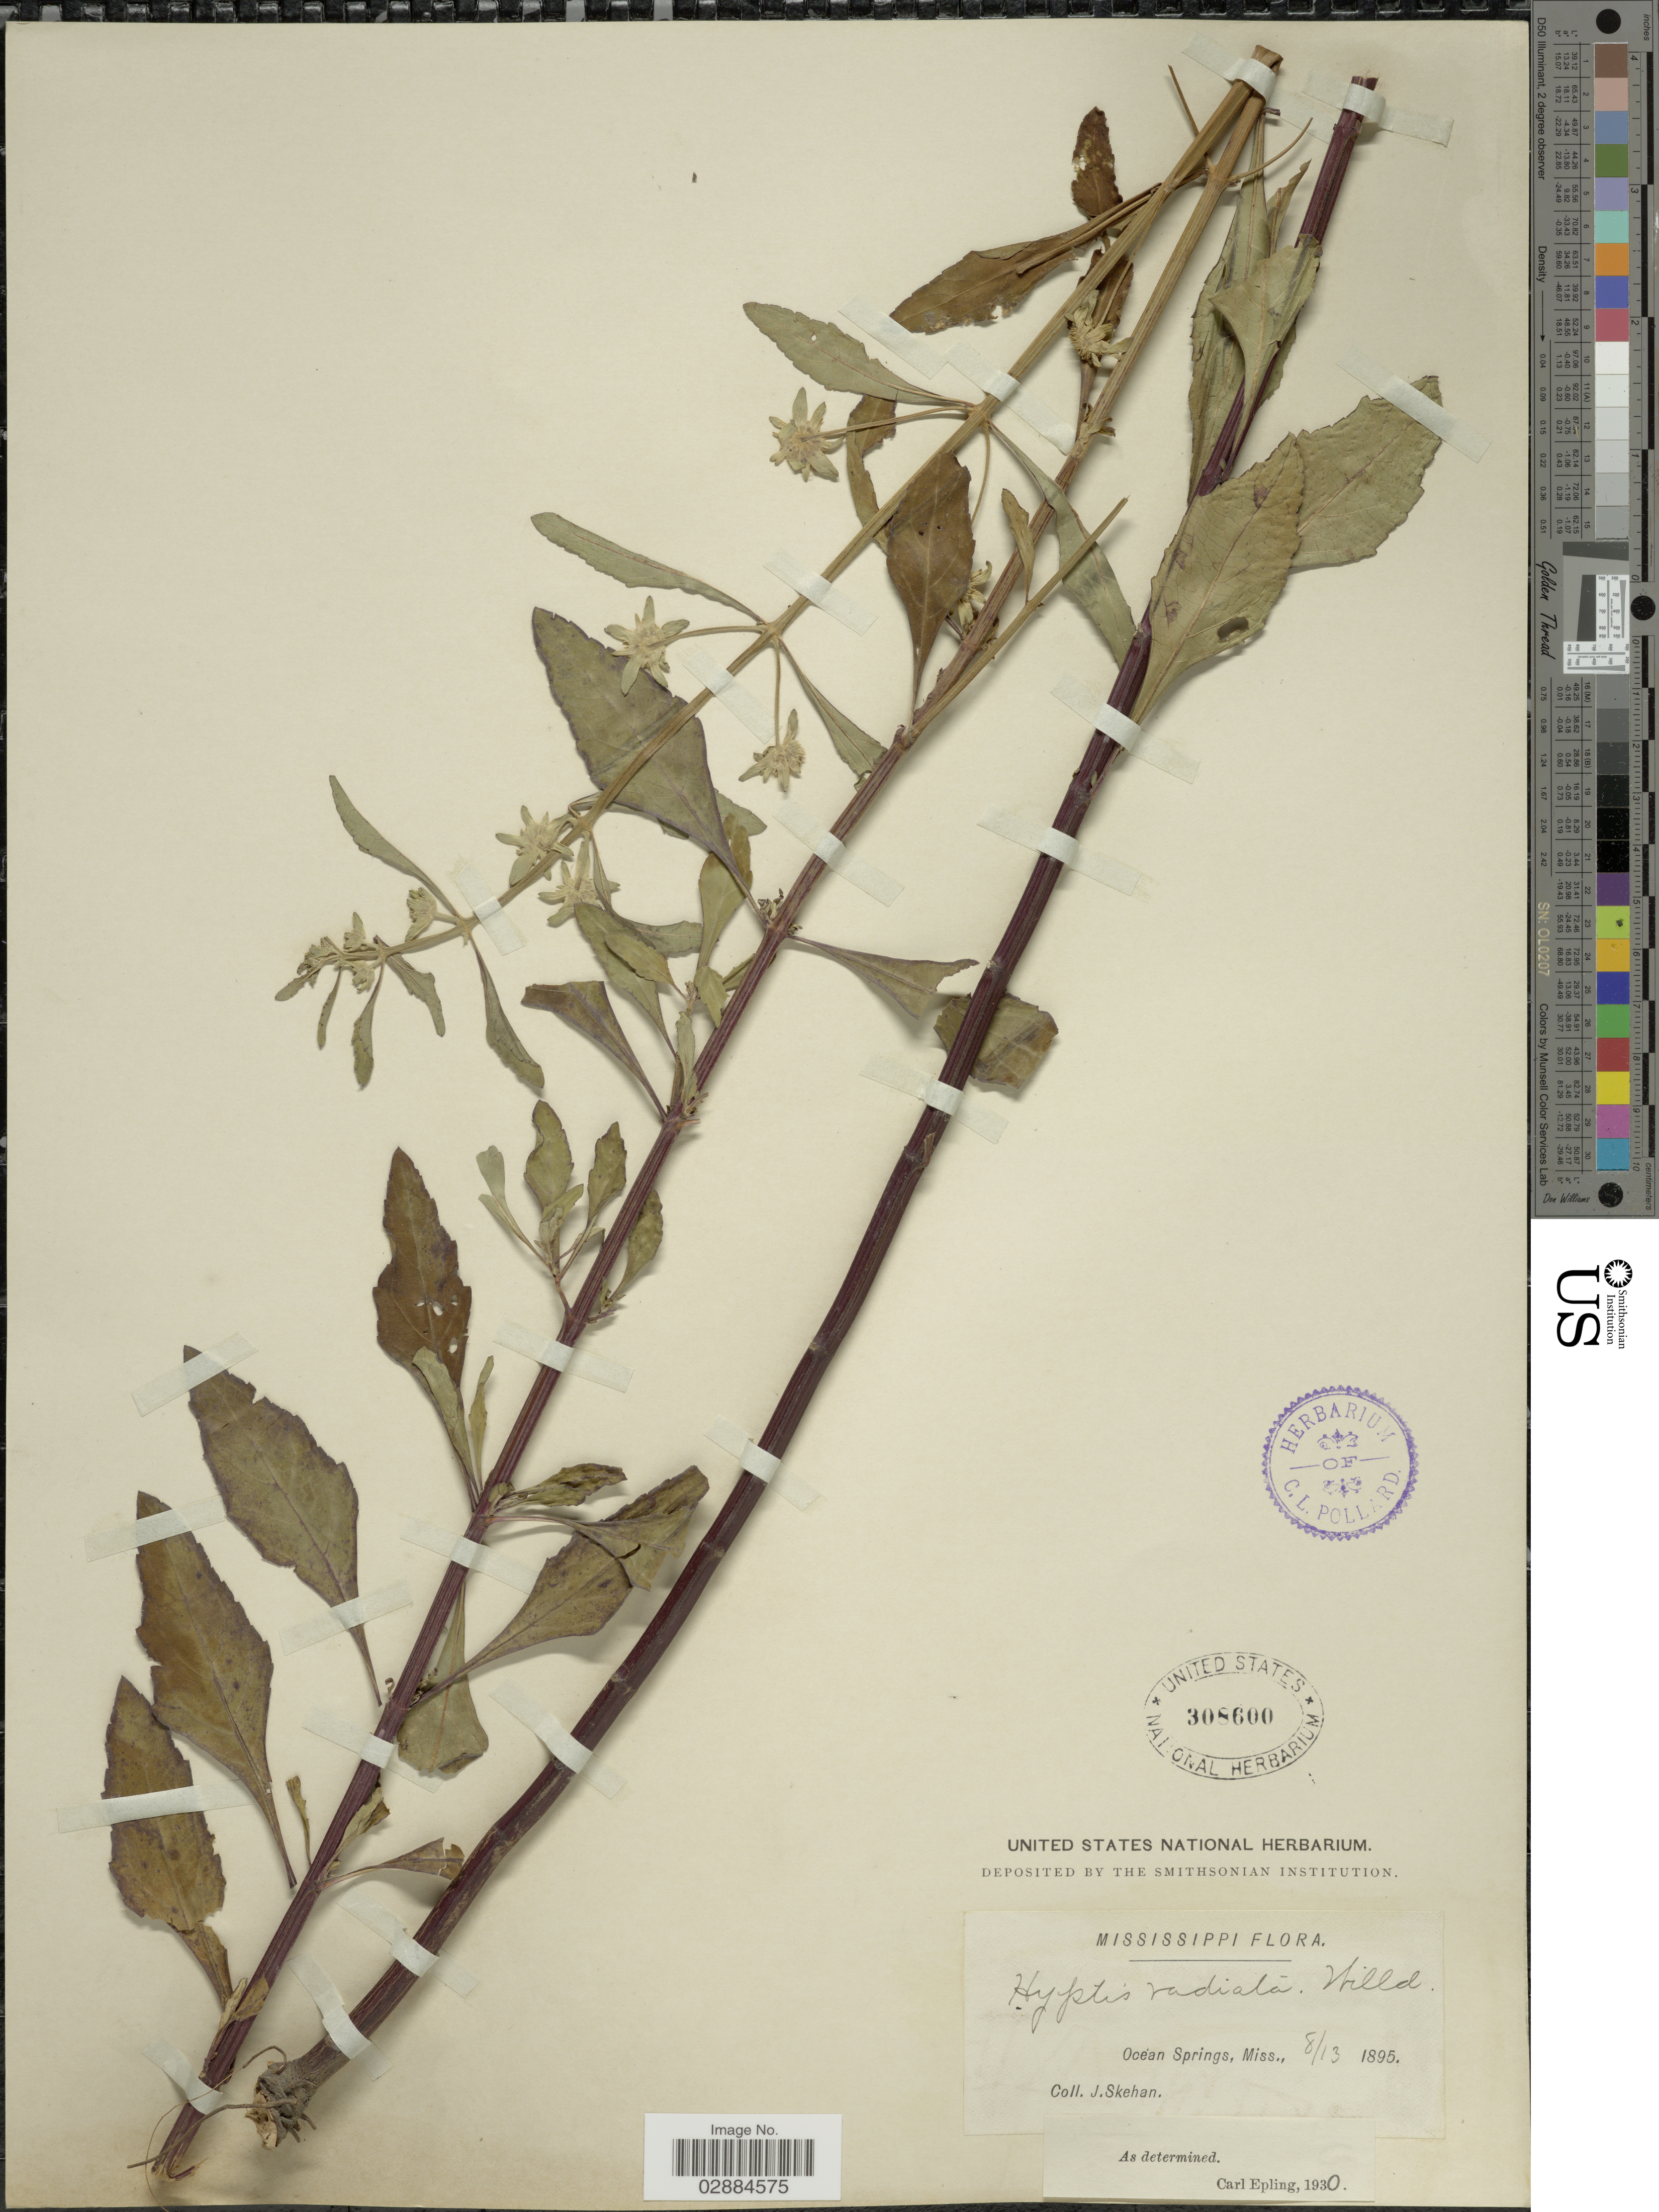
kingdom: Plantae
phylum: Tracheophyta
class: Magnoliopsida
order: Lamiales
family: Lamiaceae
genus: Hyptis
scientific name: Hyptis radiata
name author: Kunth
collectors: J. Skehan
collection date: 1895-08-13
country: United States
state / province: Mississippi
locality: Ocean Springs, Miss.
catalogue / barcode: US 308600